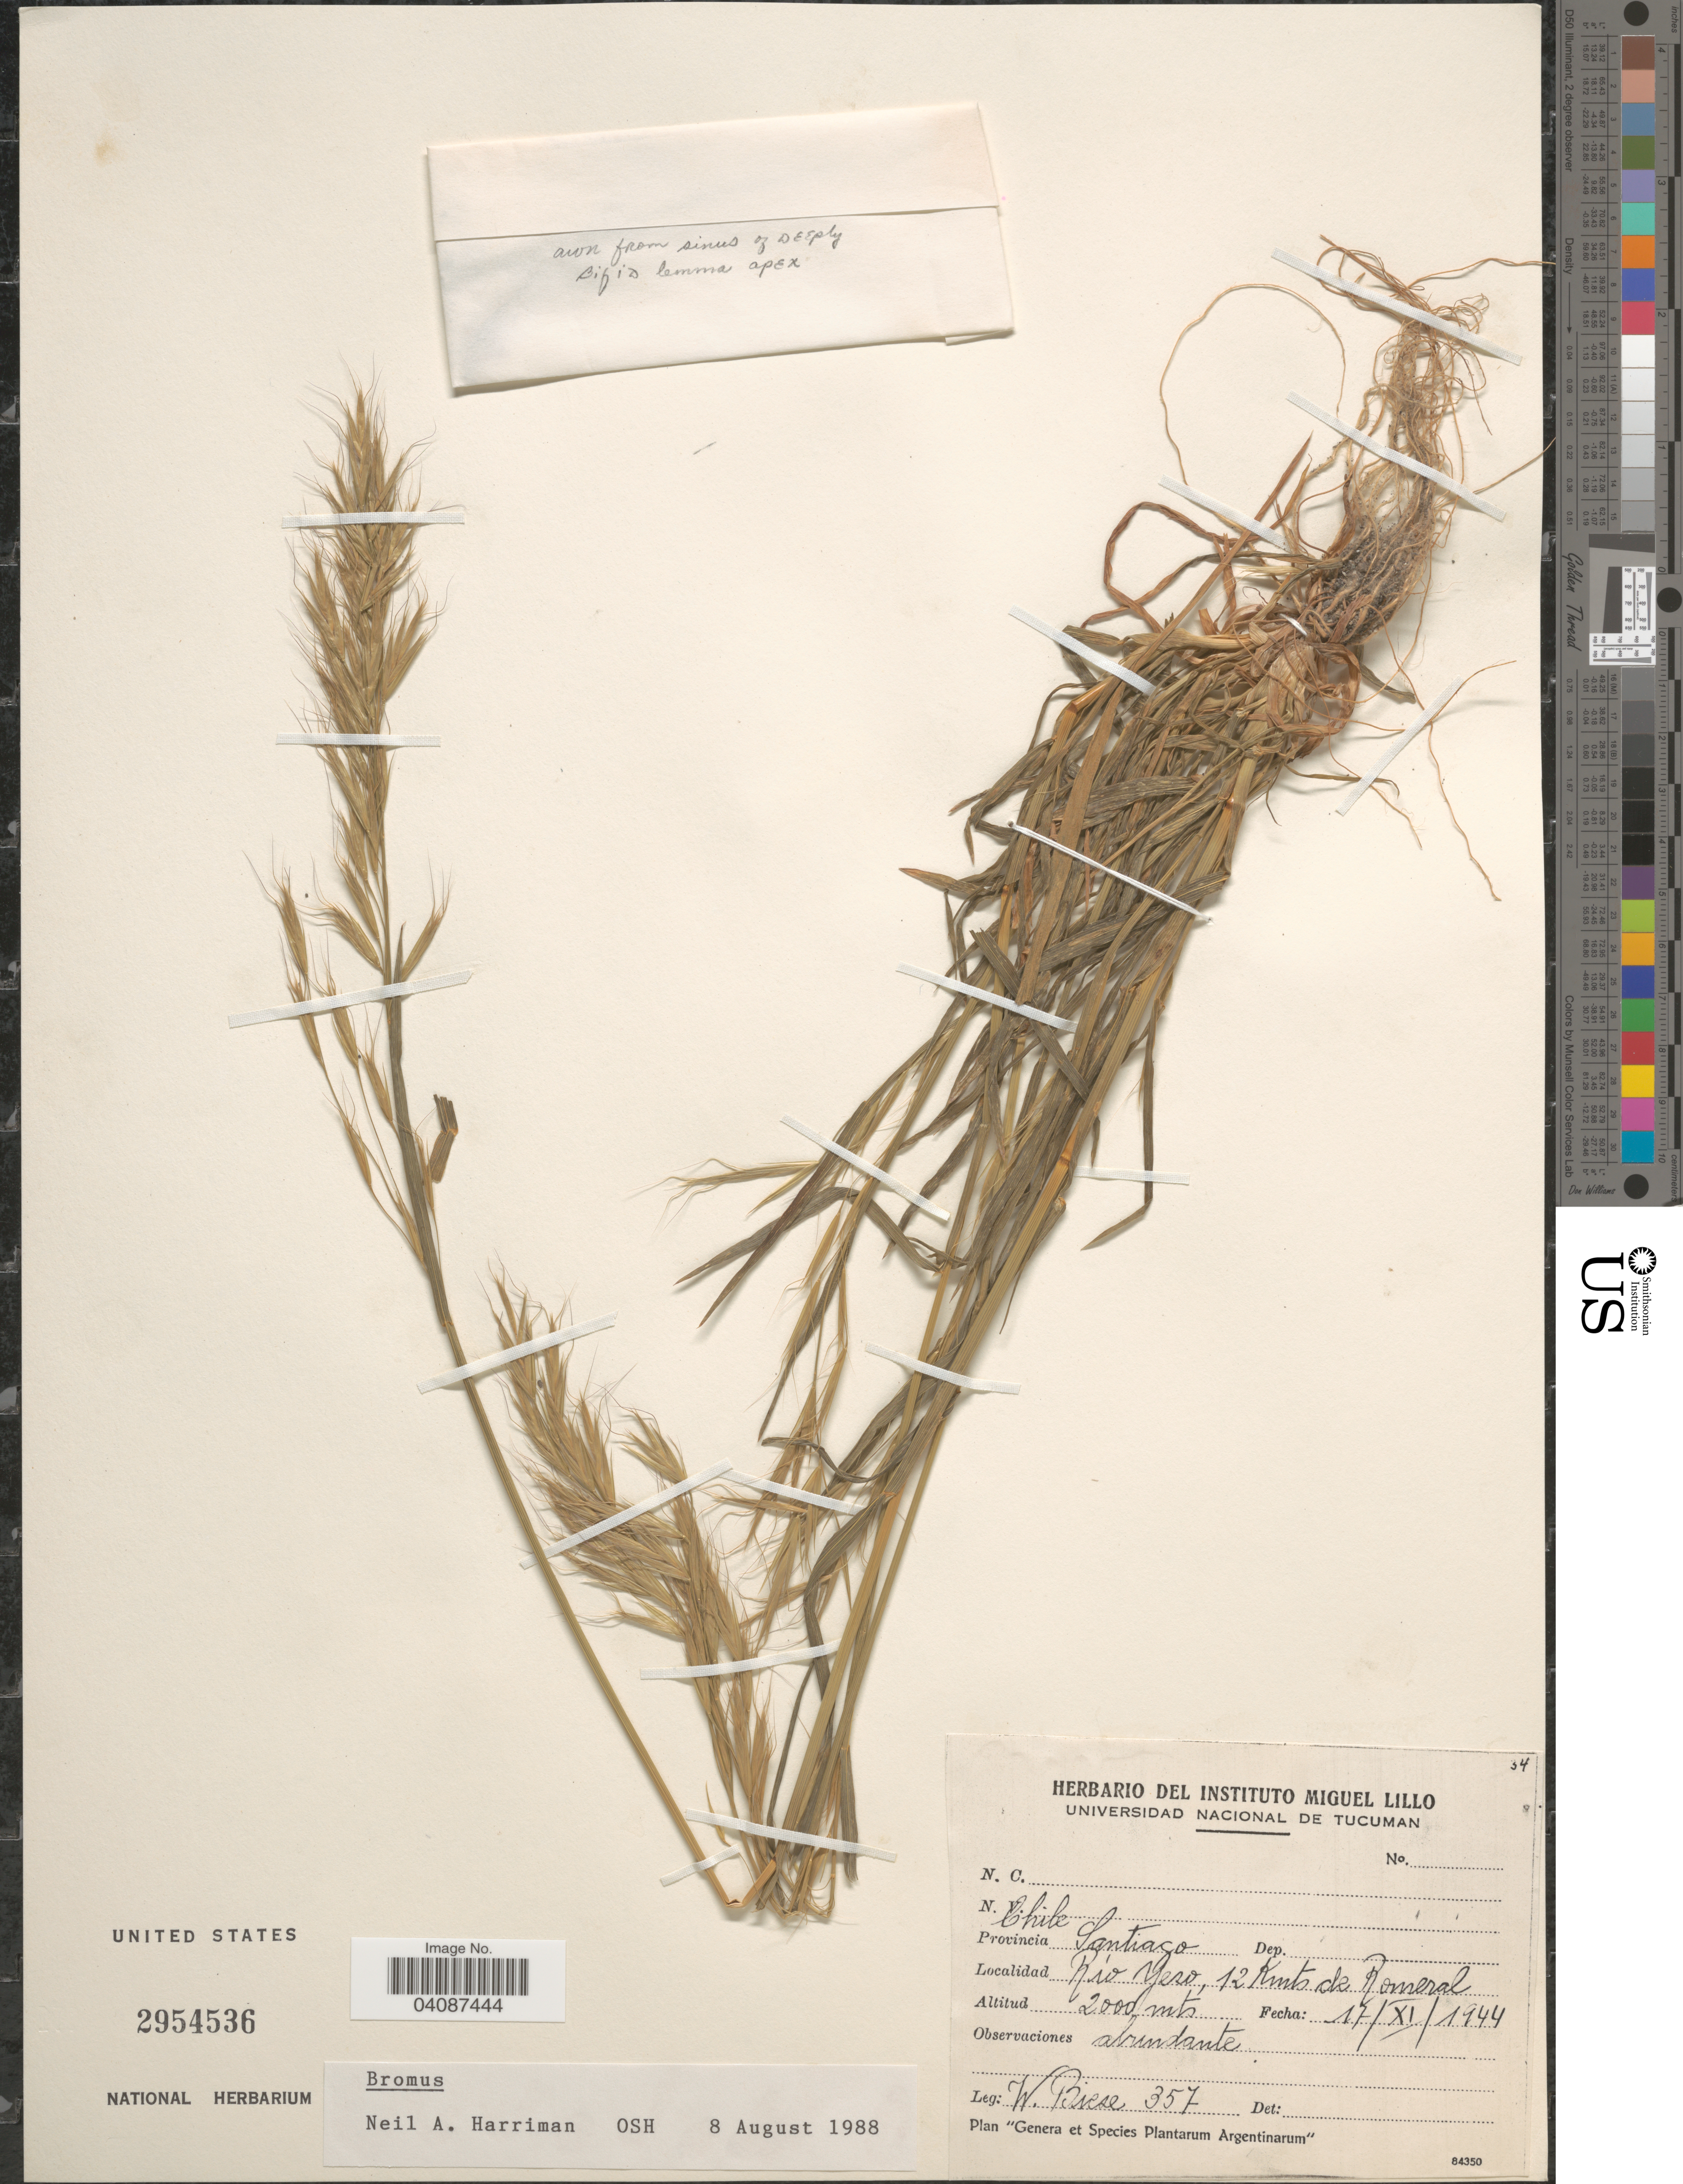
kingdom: Plantae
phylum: Tracheophyta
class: Liliopsida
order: Poales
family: Poaceae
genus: Bromus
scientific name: Bromus sp.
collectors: W. Biese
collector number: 357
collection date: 1944-11-17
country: Argentina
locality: Provincia Santiago. Río Yeso, 12 Kms de Romeral.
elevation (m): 2000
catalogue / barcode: US 2954536